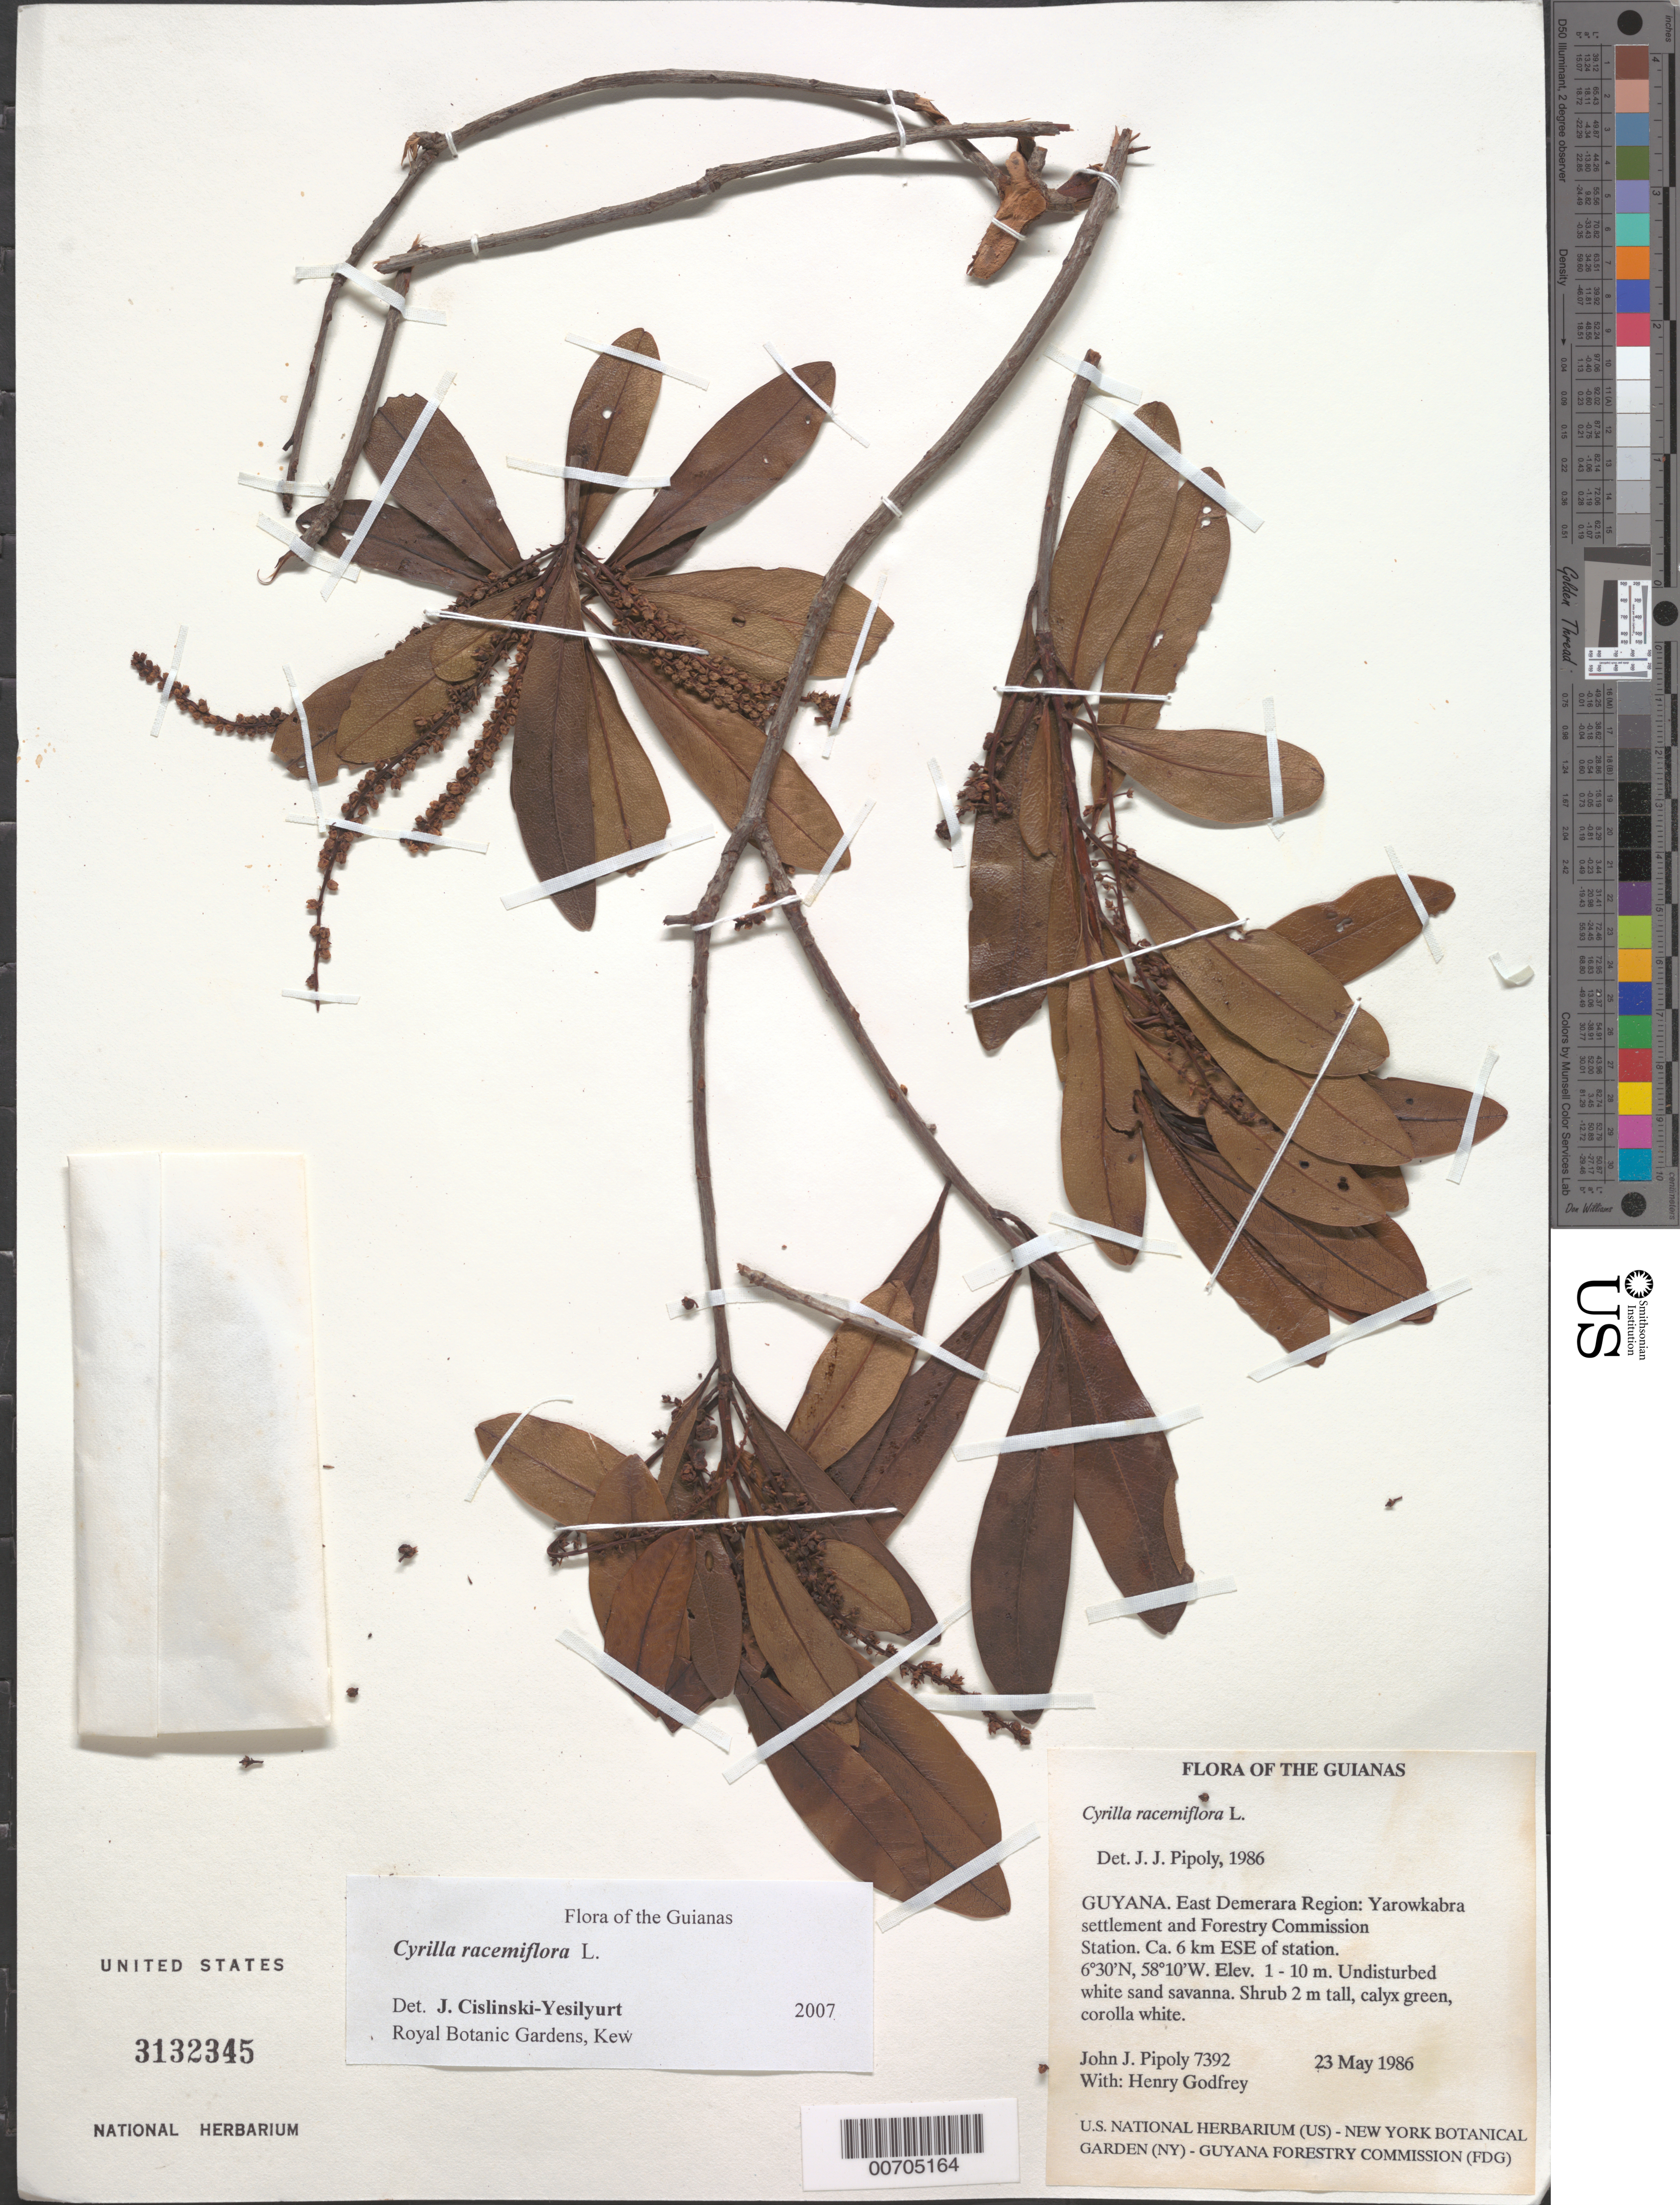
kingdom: Plantae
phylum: Tracheophyta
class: Magnoliopsida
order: Ericales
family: Cyrillaceae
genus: Cyrilla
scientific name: Cyrilla racemiflora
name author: L.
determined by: Yesilyurt, J. C.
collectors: J. J. Pipoly & H. Godfrey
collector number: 7392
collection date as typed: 23 May 1986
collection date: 1986-05-23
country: Guyana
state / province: Demerara-Mahaica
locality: Yarowkabra settlement and Forestry Commission Station ca. 6 km ESE of station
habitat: Undisturbed white sand savanna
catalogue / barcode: US 3132345